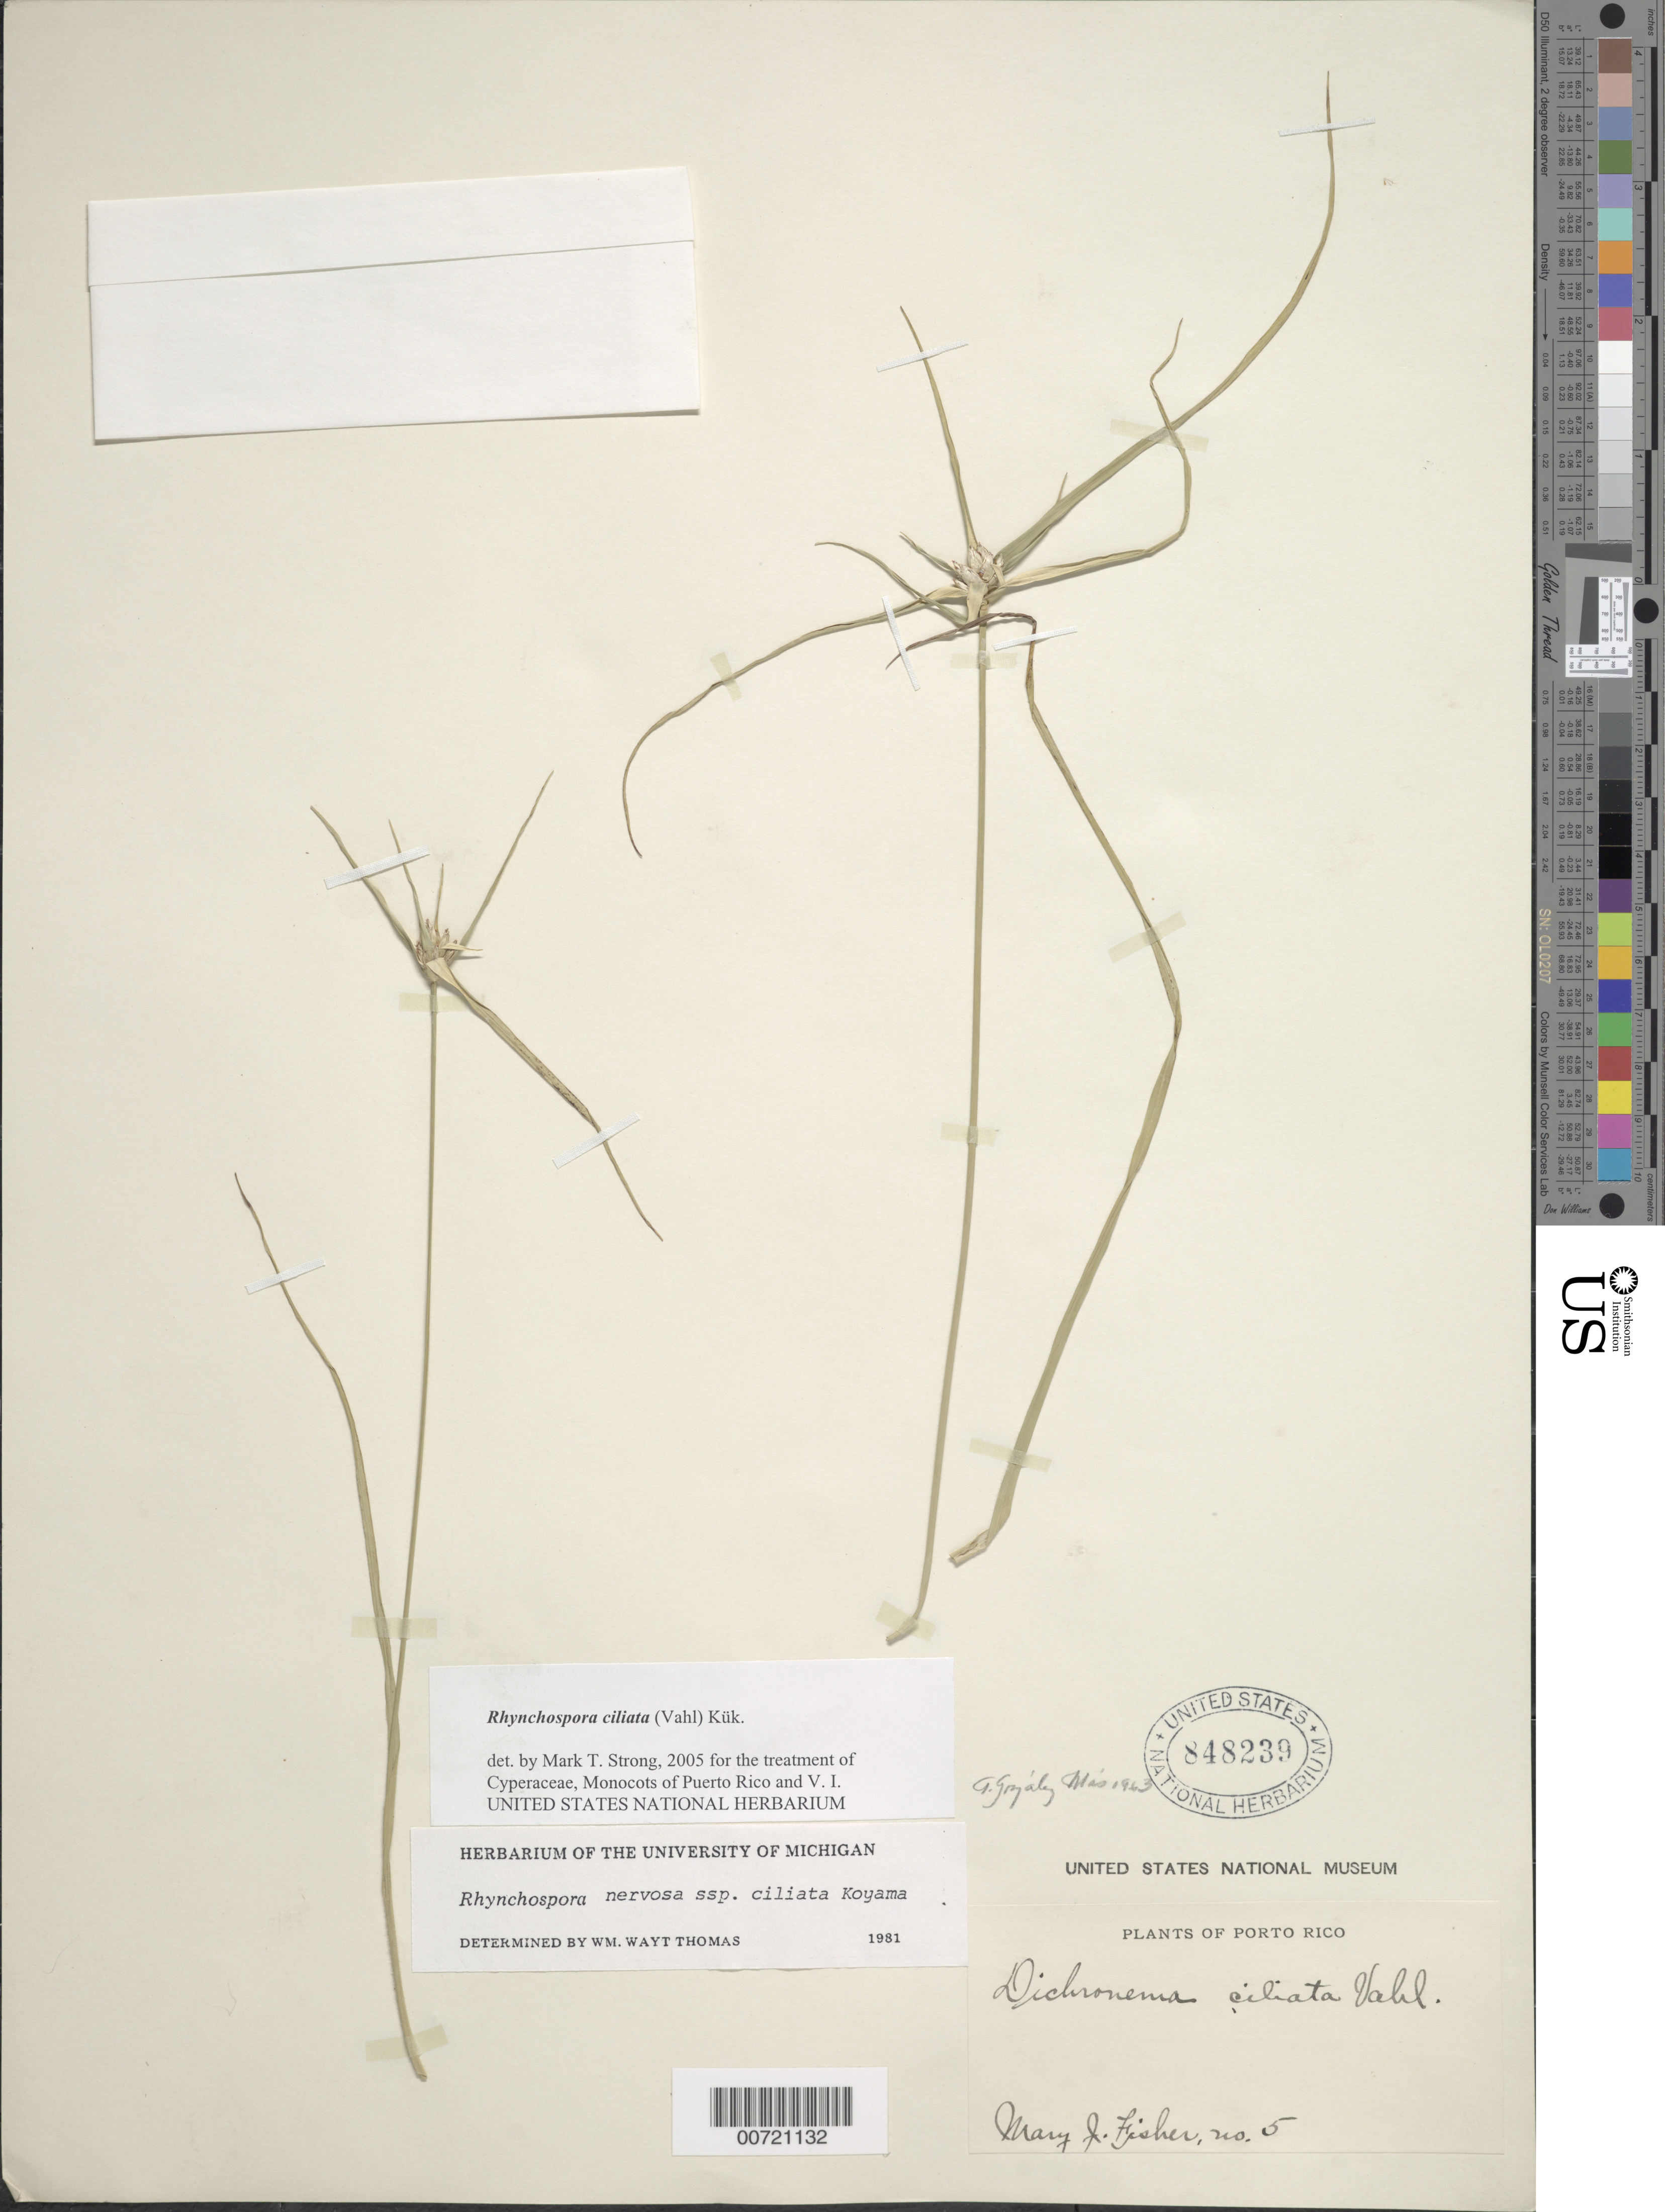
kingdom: Plantae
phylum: Tracheophyta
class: Liliopsida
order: Poales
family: Cyperaceae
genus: Rhynchospora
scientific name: Rhynchospora ciliata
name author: (G. Mey.) Kük.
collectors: M. J. Fisher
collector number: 5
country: Puerto Rico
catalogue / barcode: US 848239